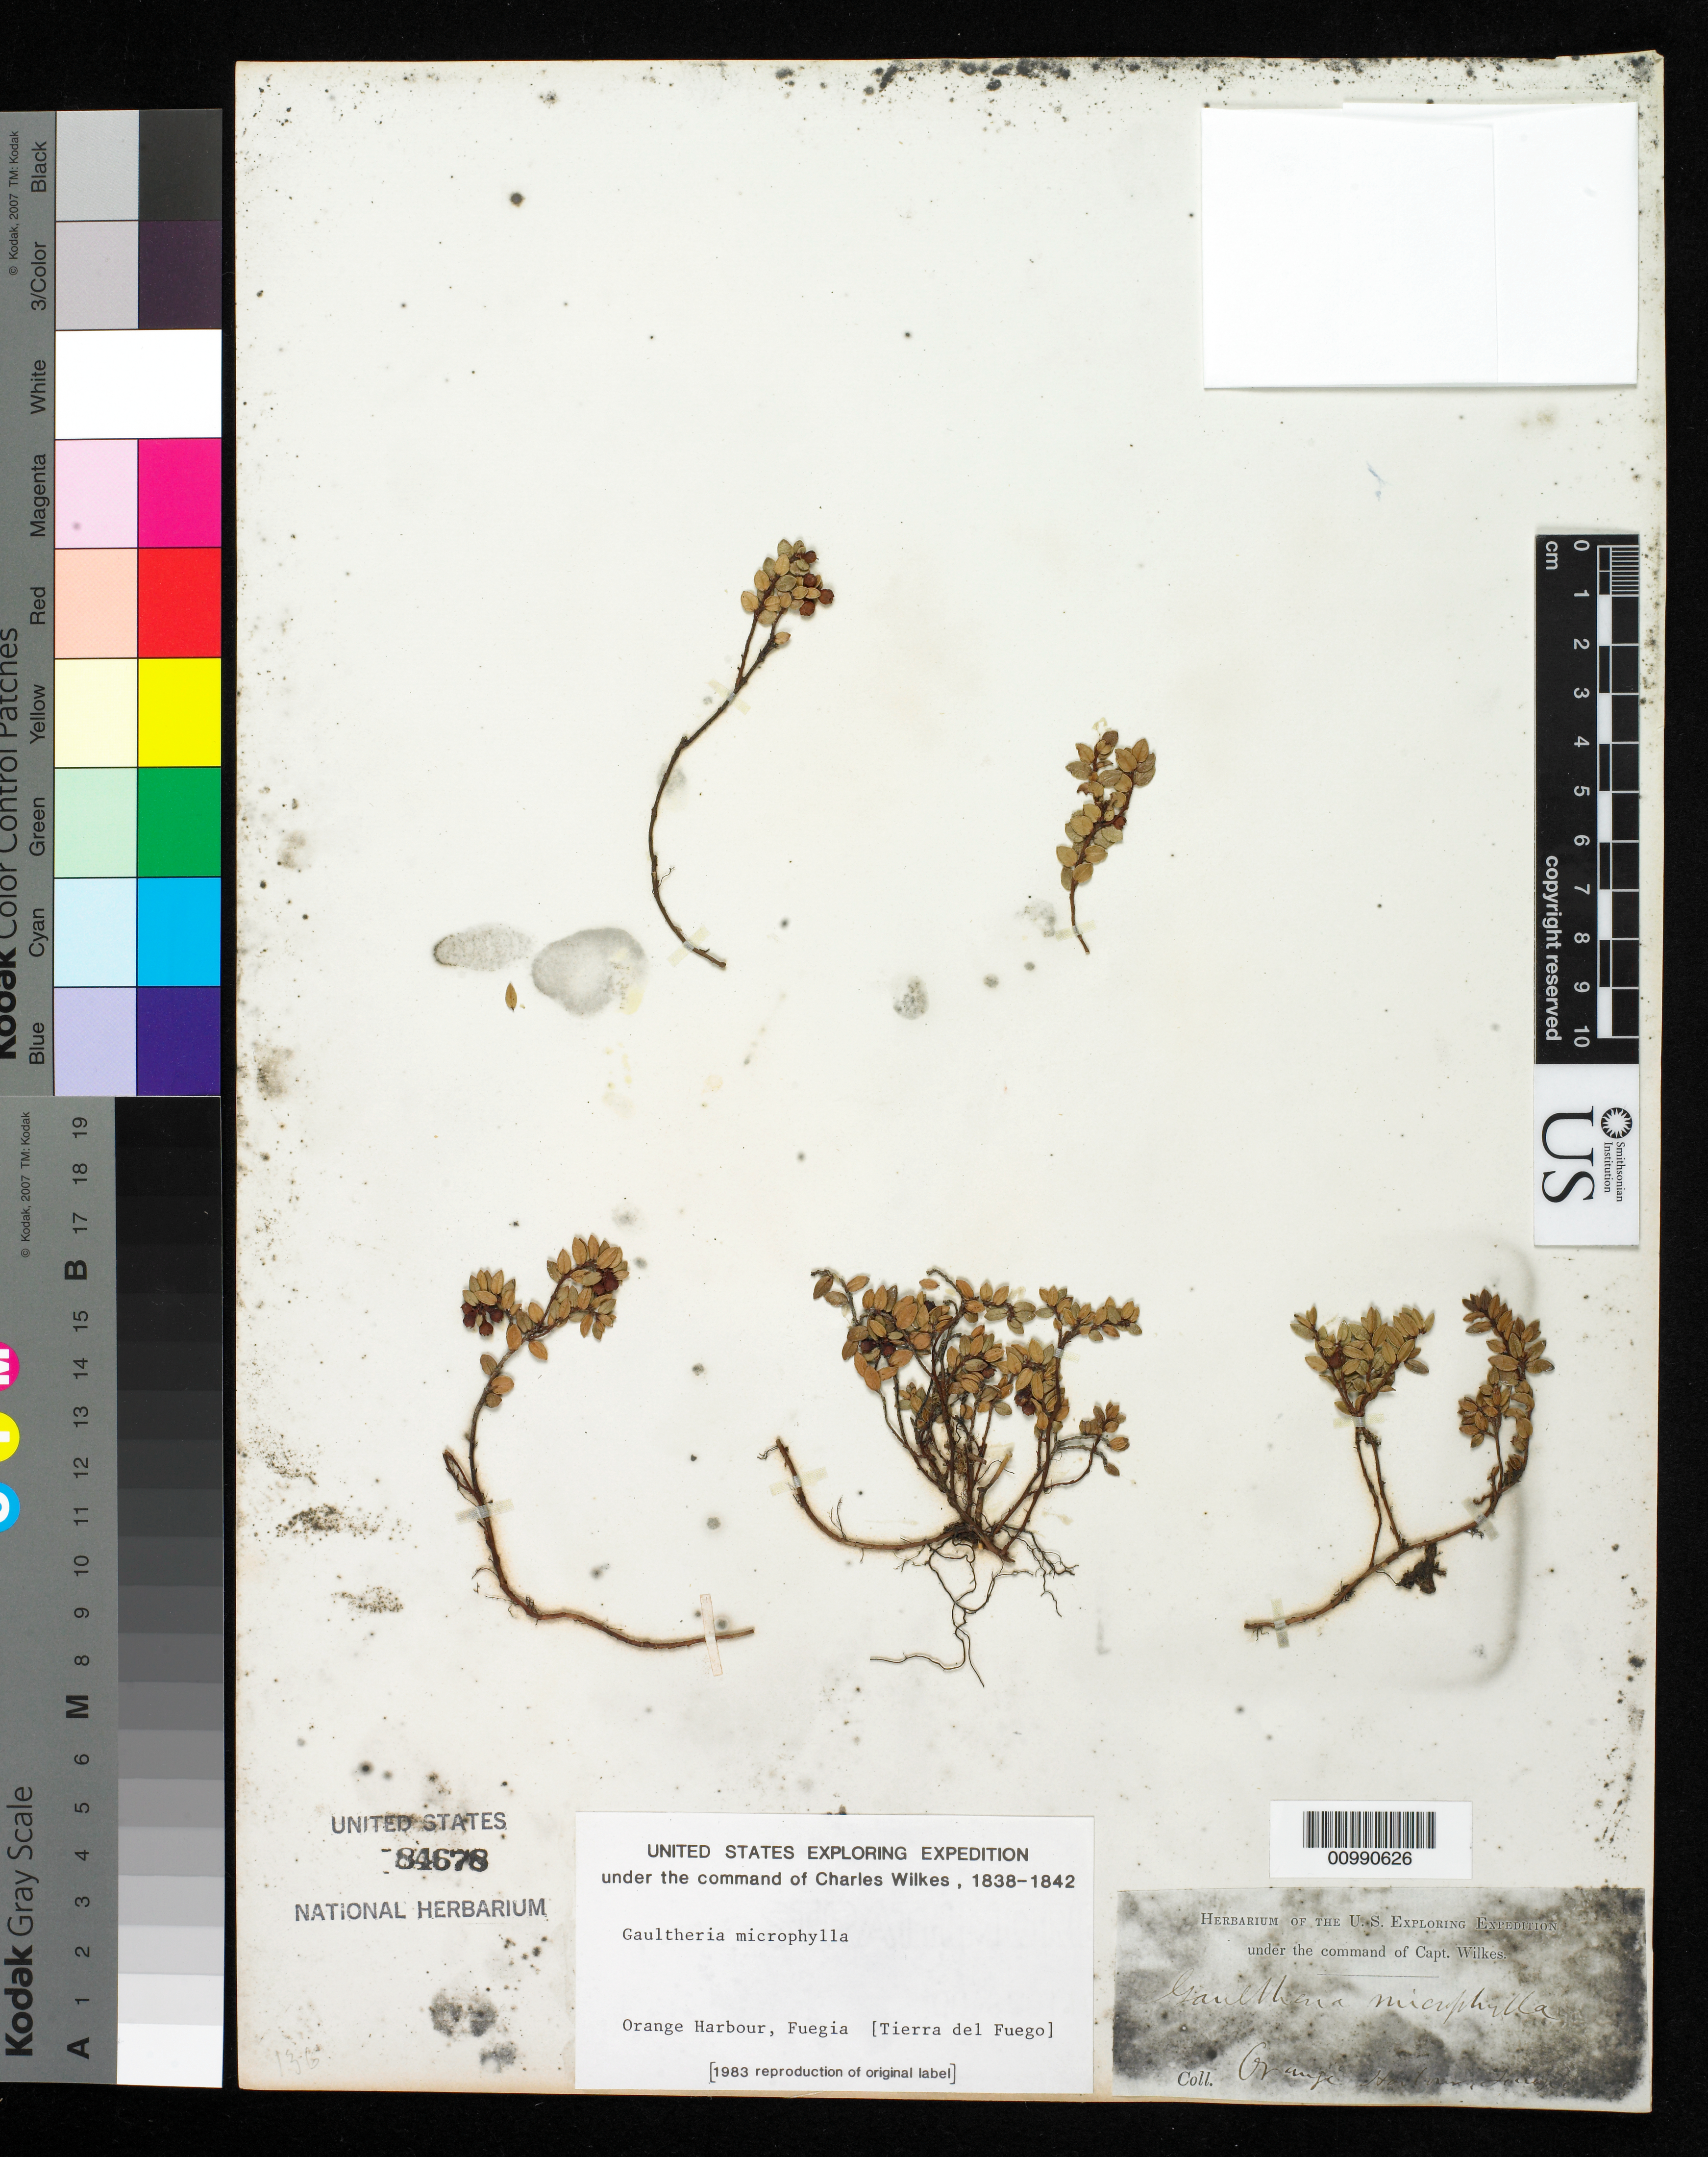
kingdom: Plantae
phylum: Tracheophyta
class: Magnoliopsida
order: Ericales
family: Ericaceae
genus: Gaultheria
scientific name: Gaultheria antarctica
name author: Hook. f.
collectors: Wilkes Explor. Exped.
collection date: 1838/1842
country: Argentina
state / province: Tierra del Fuego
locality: Fuegia, Orange Harbour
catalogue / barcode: US 84678